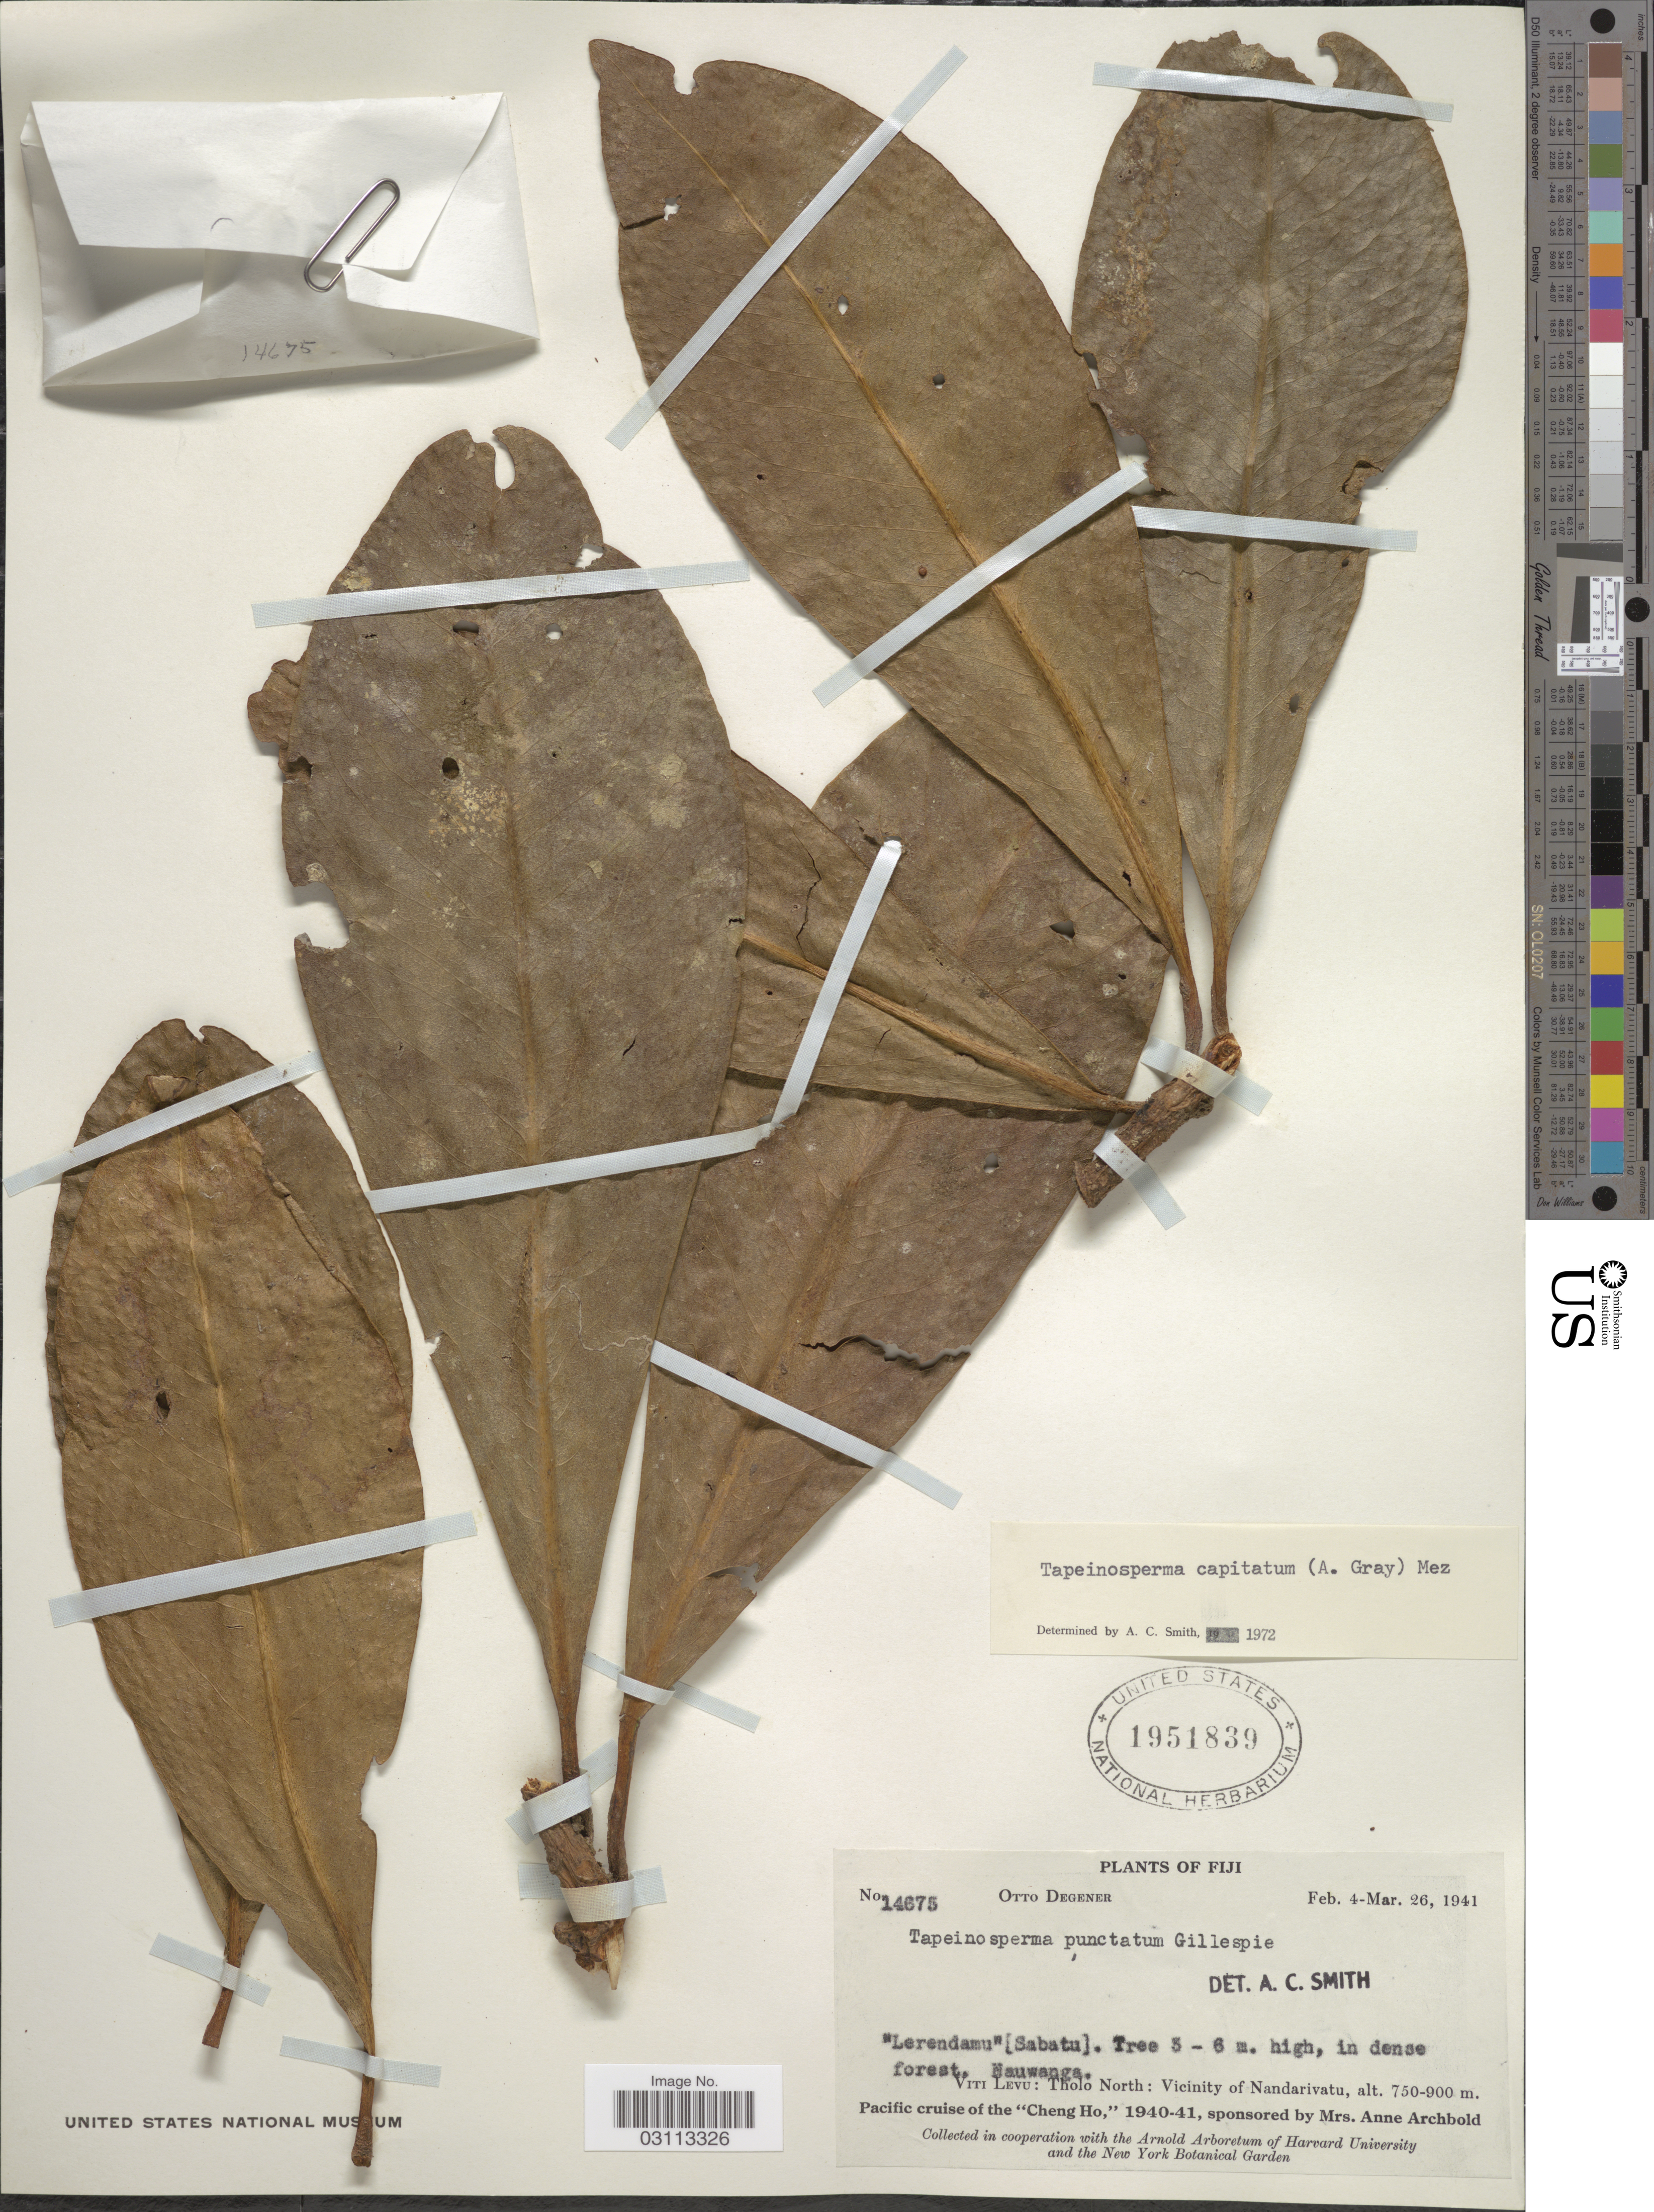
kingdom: Plantae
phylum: Tracheophyta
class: Magnoliopsida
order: Ericales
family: Primulaceae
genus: Tapeinosperma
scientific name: Tapeinosperma capitatum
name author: (A. Gray) Mez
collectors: O. Degener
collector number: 14675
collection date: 1941-02-04/1941-03-26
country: Fiji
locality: Nauwanga. Viti Levu: Tholo North: Vicinity of Nandarivatu.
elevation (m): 750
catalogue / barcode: US 1951839